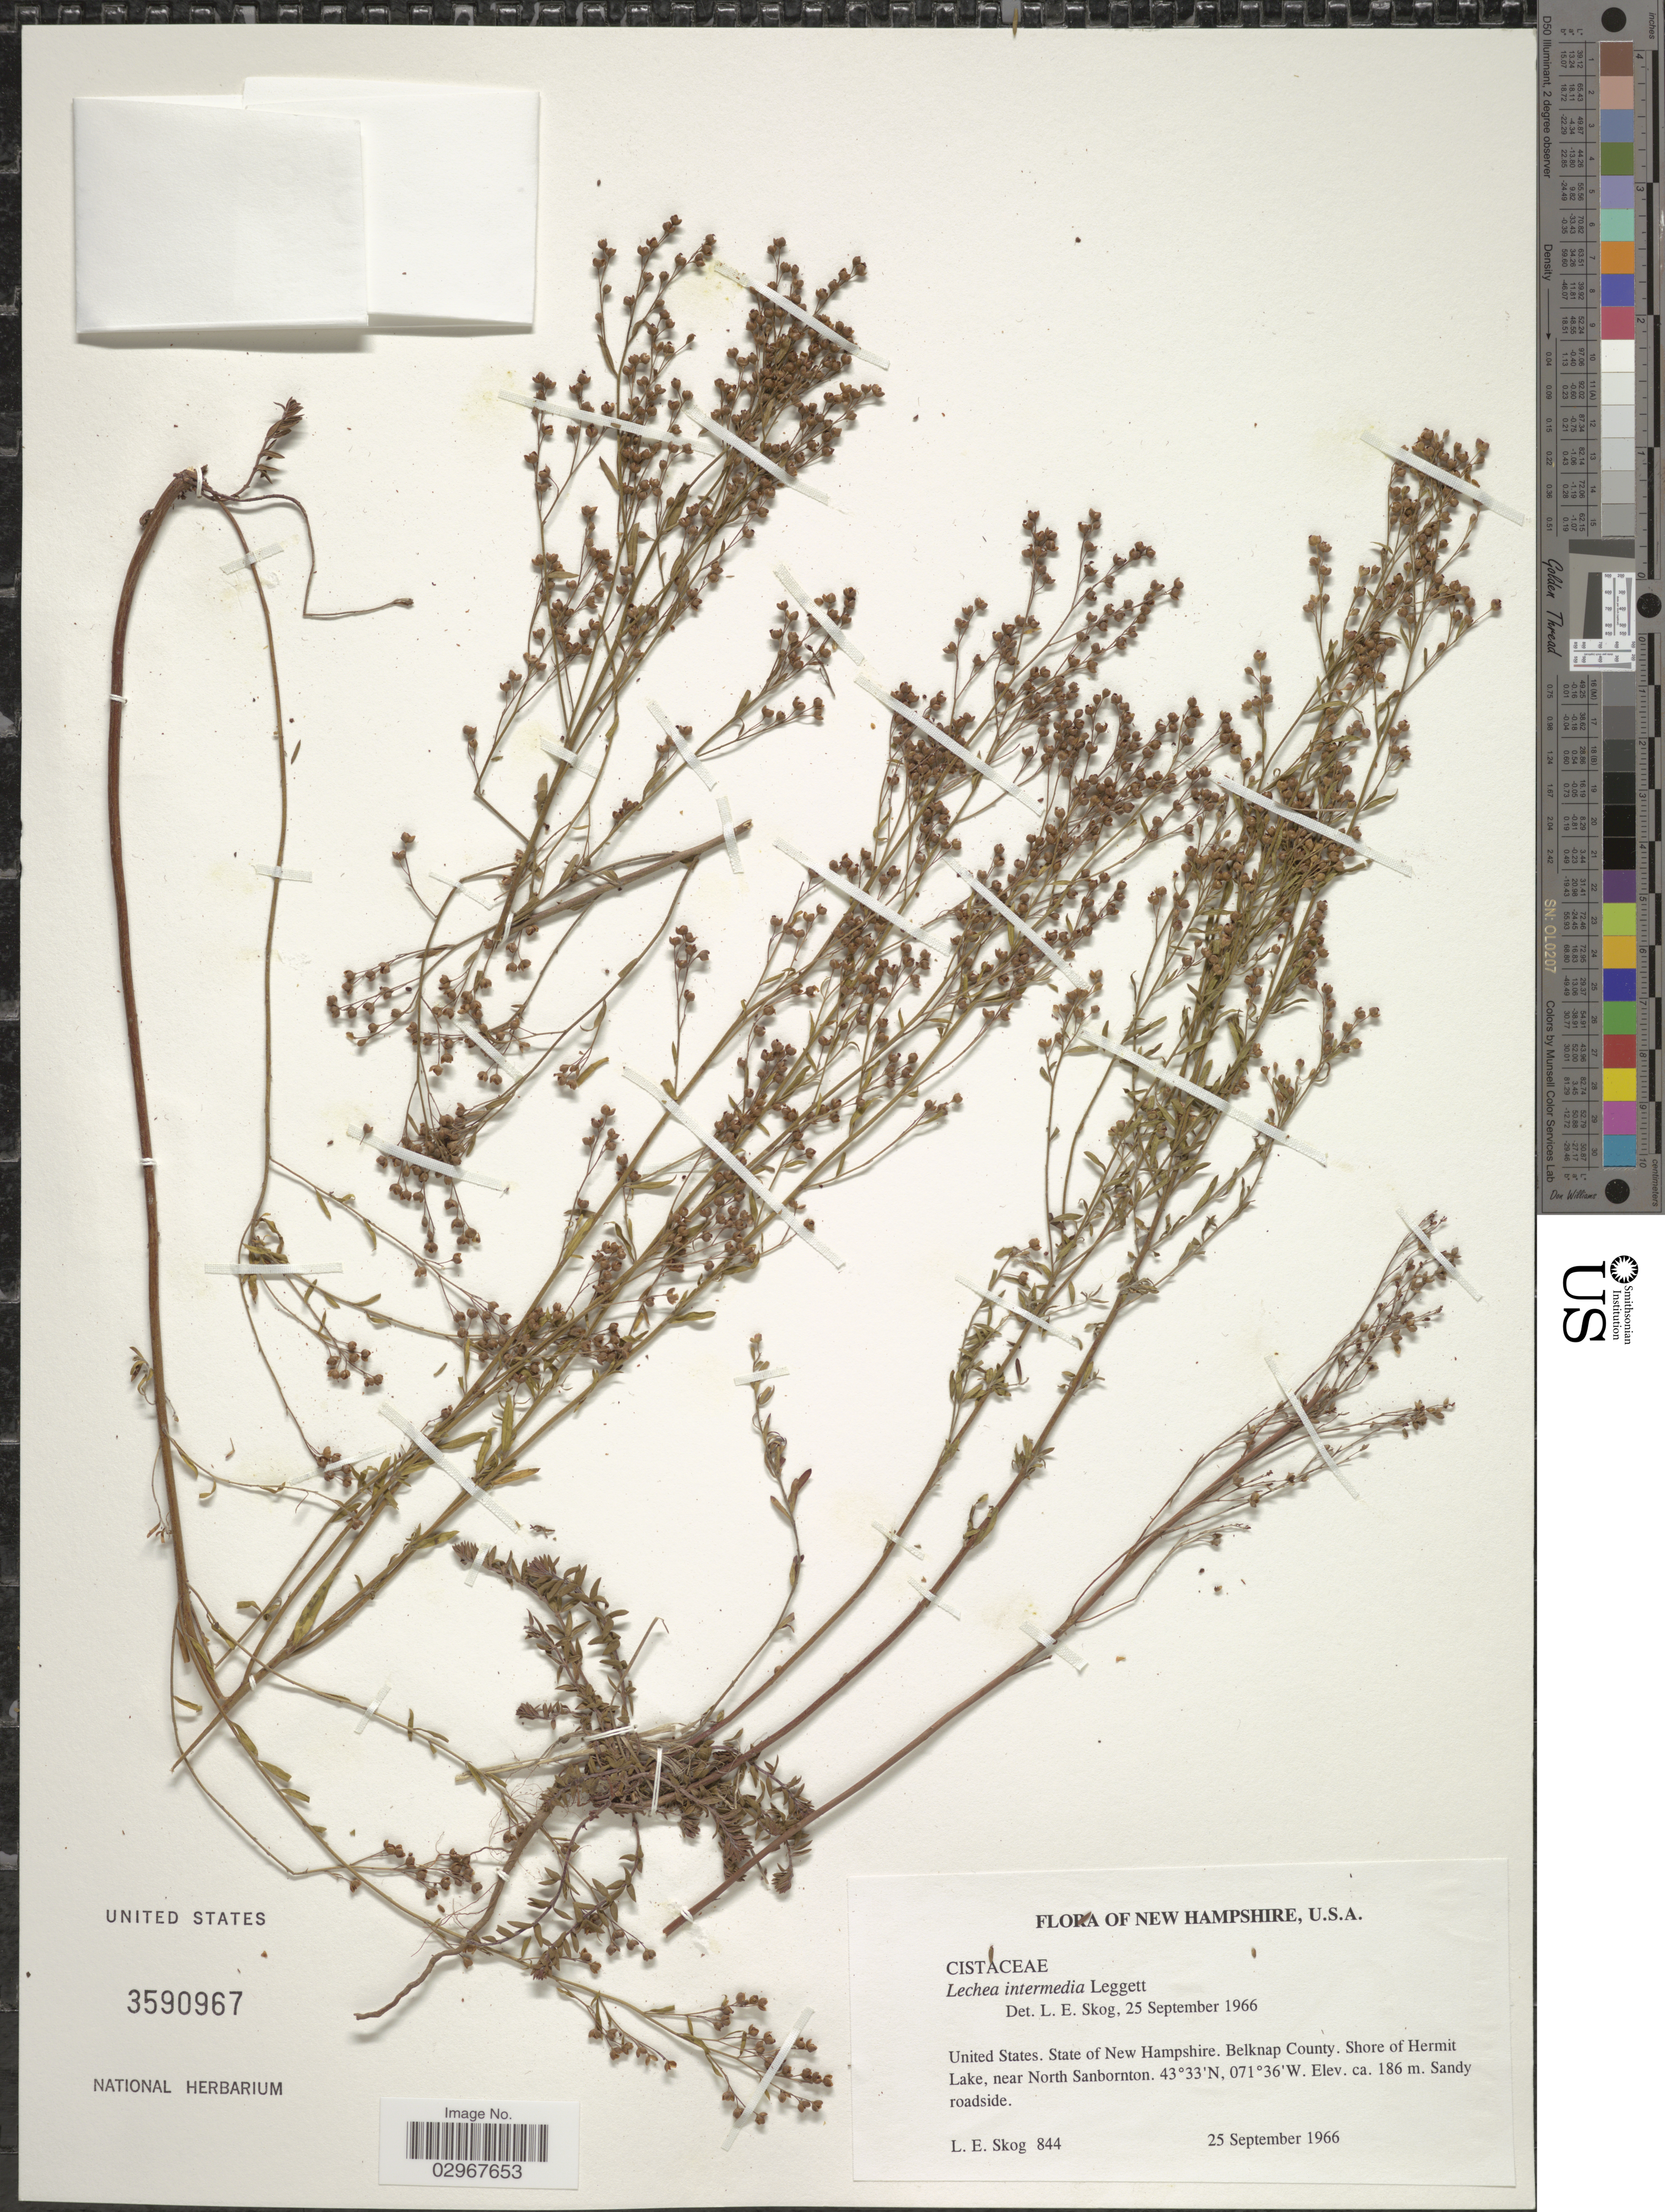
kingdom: Plantae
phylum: Tracheophyta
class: Magnoliopsida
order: Malvales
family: Cistaceae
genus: Lechea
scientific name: Lechea intermedia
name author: Legg. ex Britton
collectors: L. E. Skog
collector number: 844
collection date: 1966-09-25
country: United States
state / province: New Hampshire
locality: U.S.A. United States. Belknap County. Shore of Hermit Lake, near North Sanbornton.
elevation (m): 186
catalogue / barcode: US 3590967